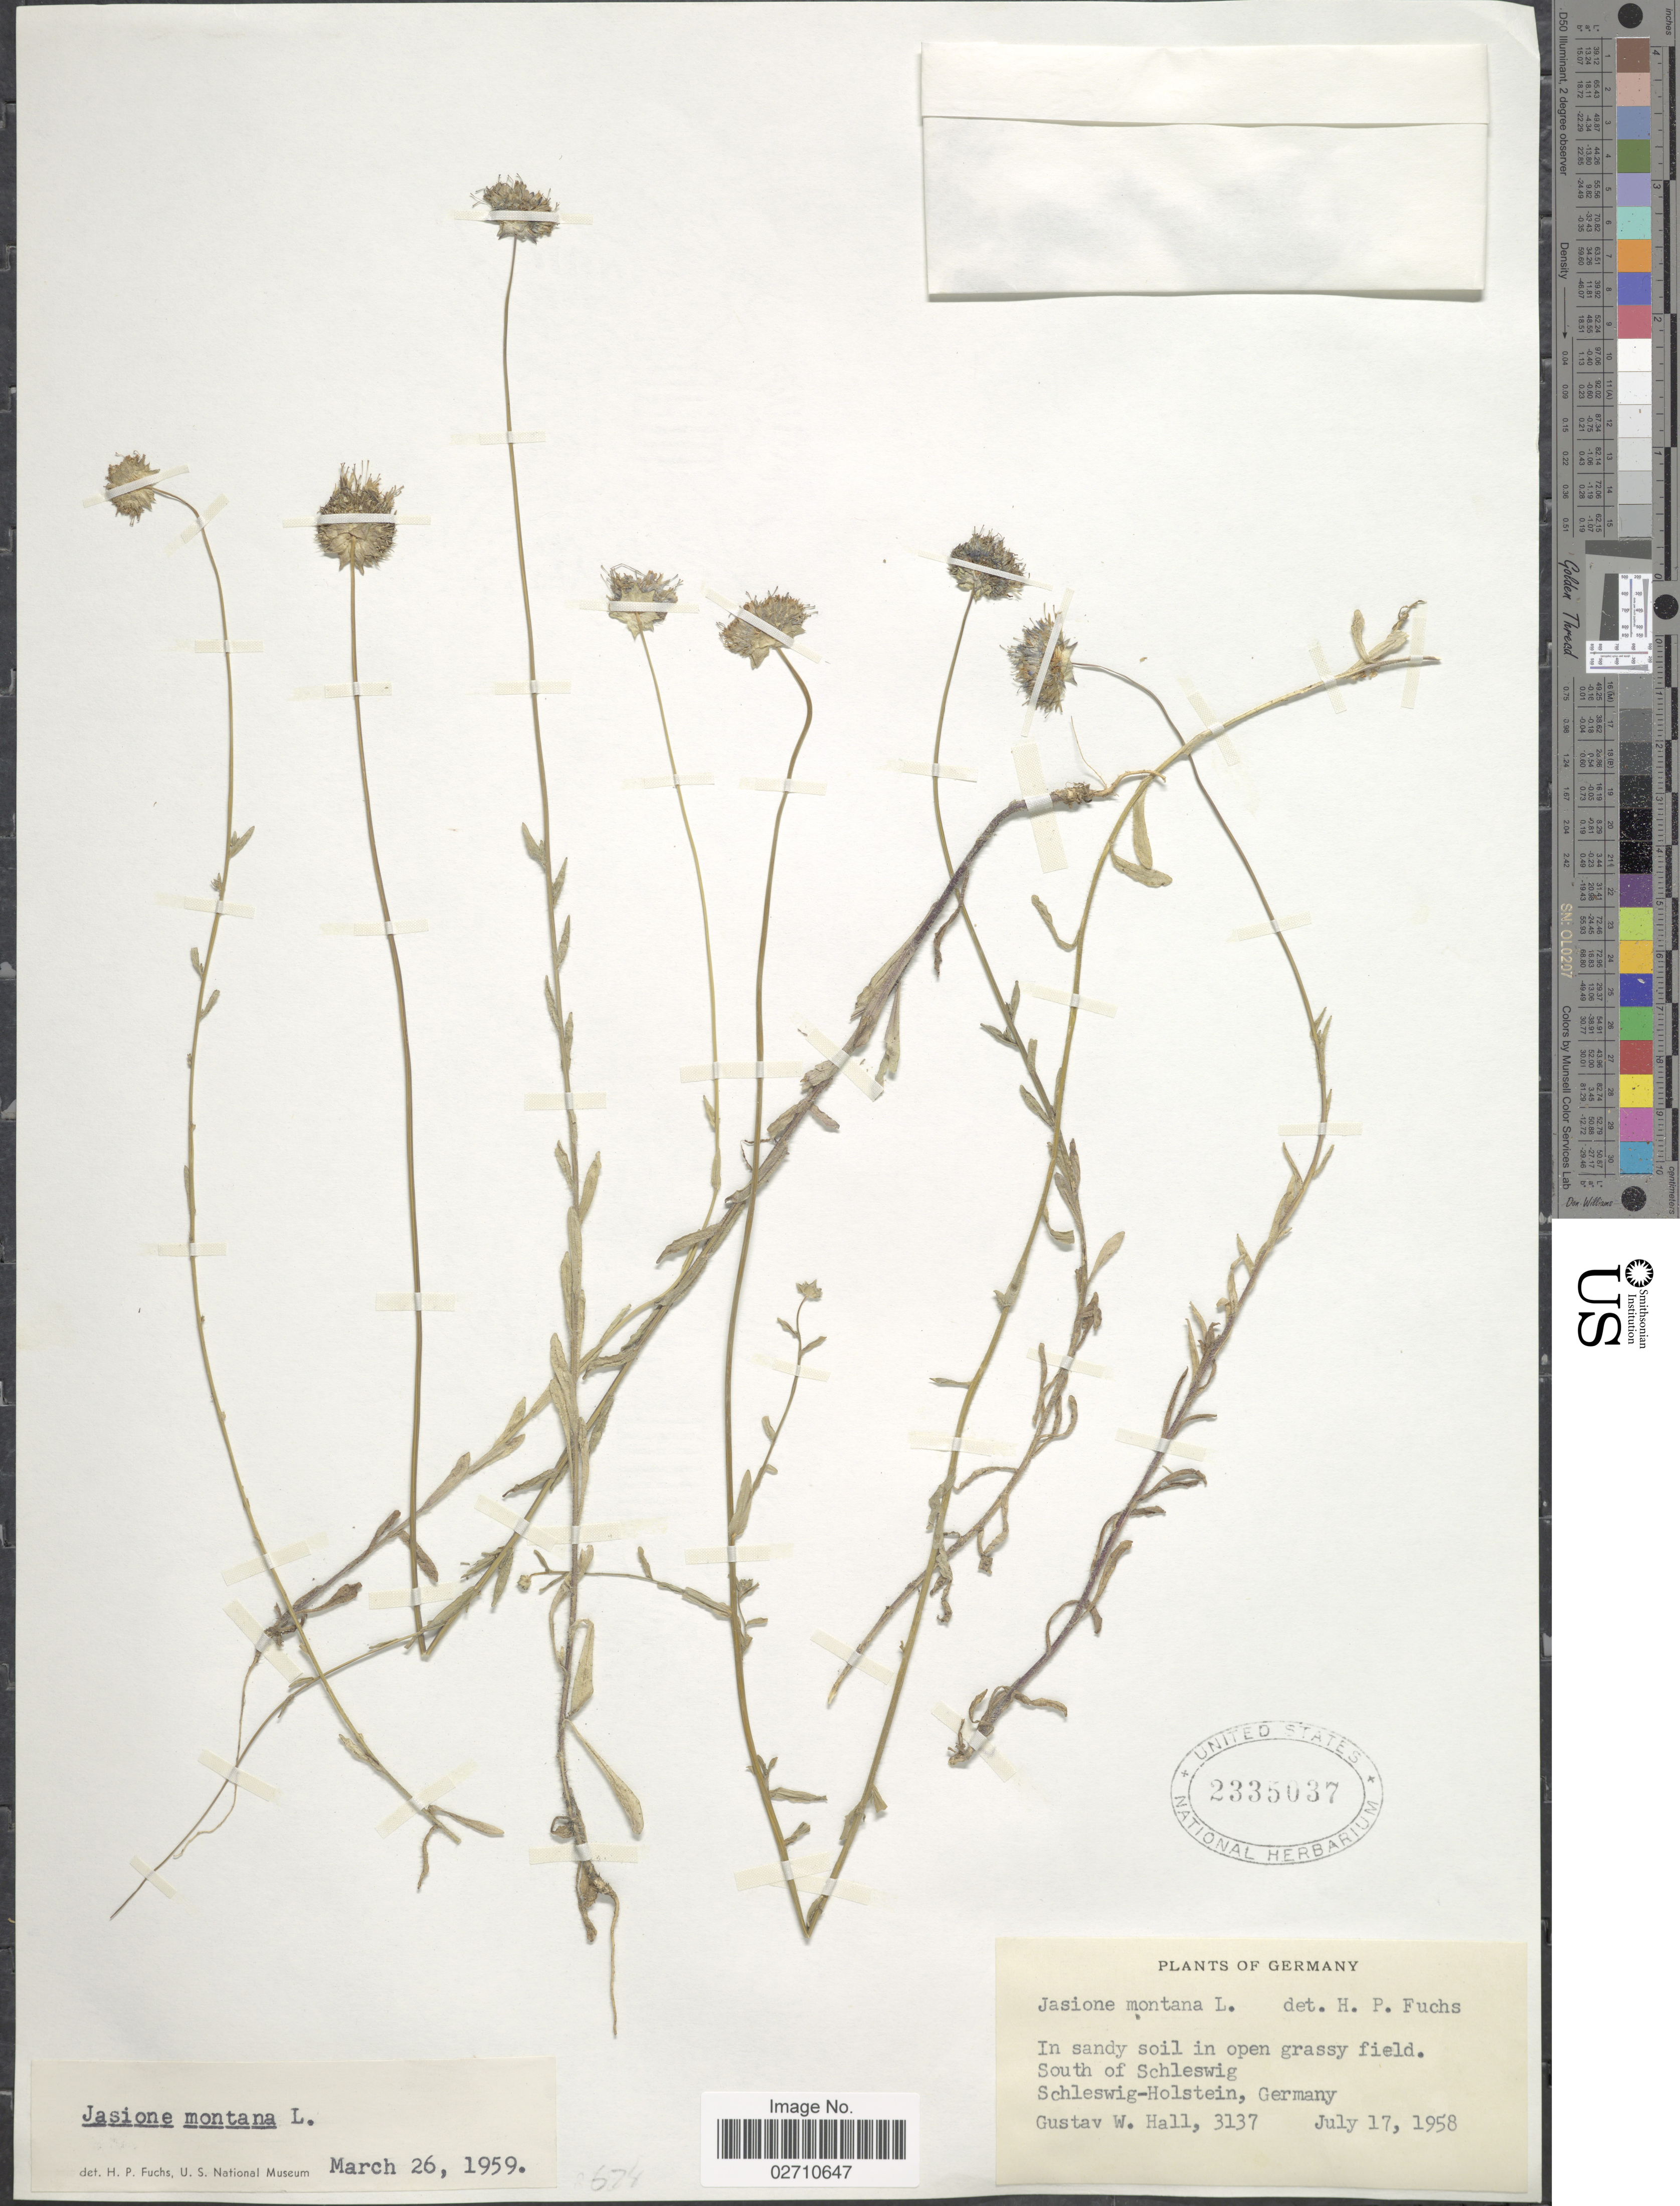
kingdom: Plantae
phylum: Tracheophyta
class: Magnoliopsida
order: Asterales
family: Campanulaceae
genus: Jasione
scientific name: Jasione montana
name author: L.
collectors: G. Hall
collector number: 3137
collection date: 1958-07-17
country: Germany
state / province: Schleswig-Holstein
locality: South of Schleswig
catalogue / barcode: US 2335037